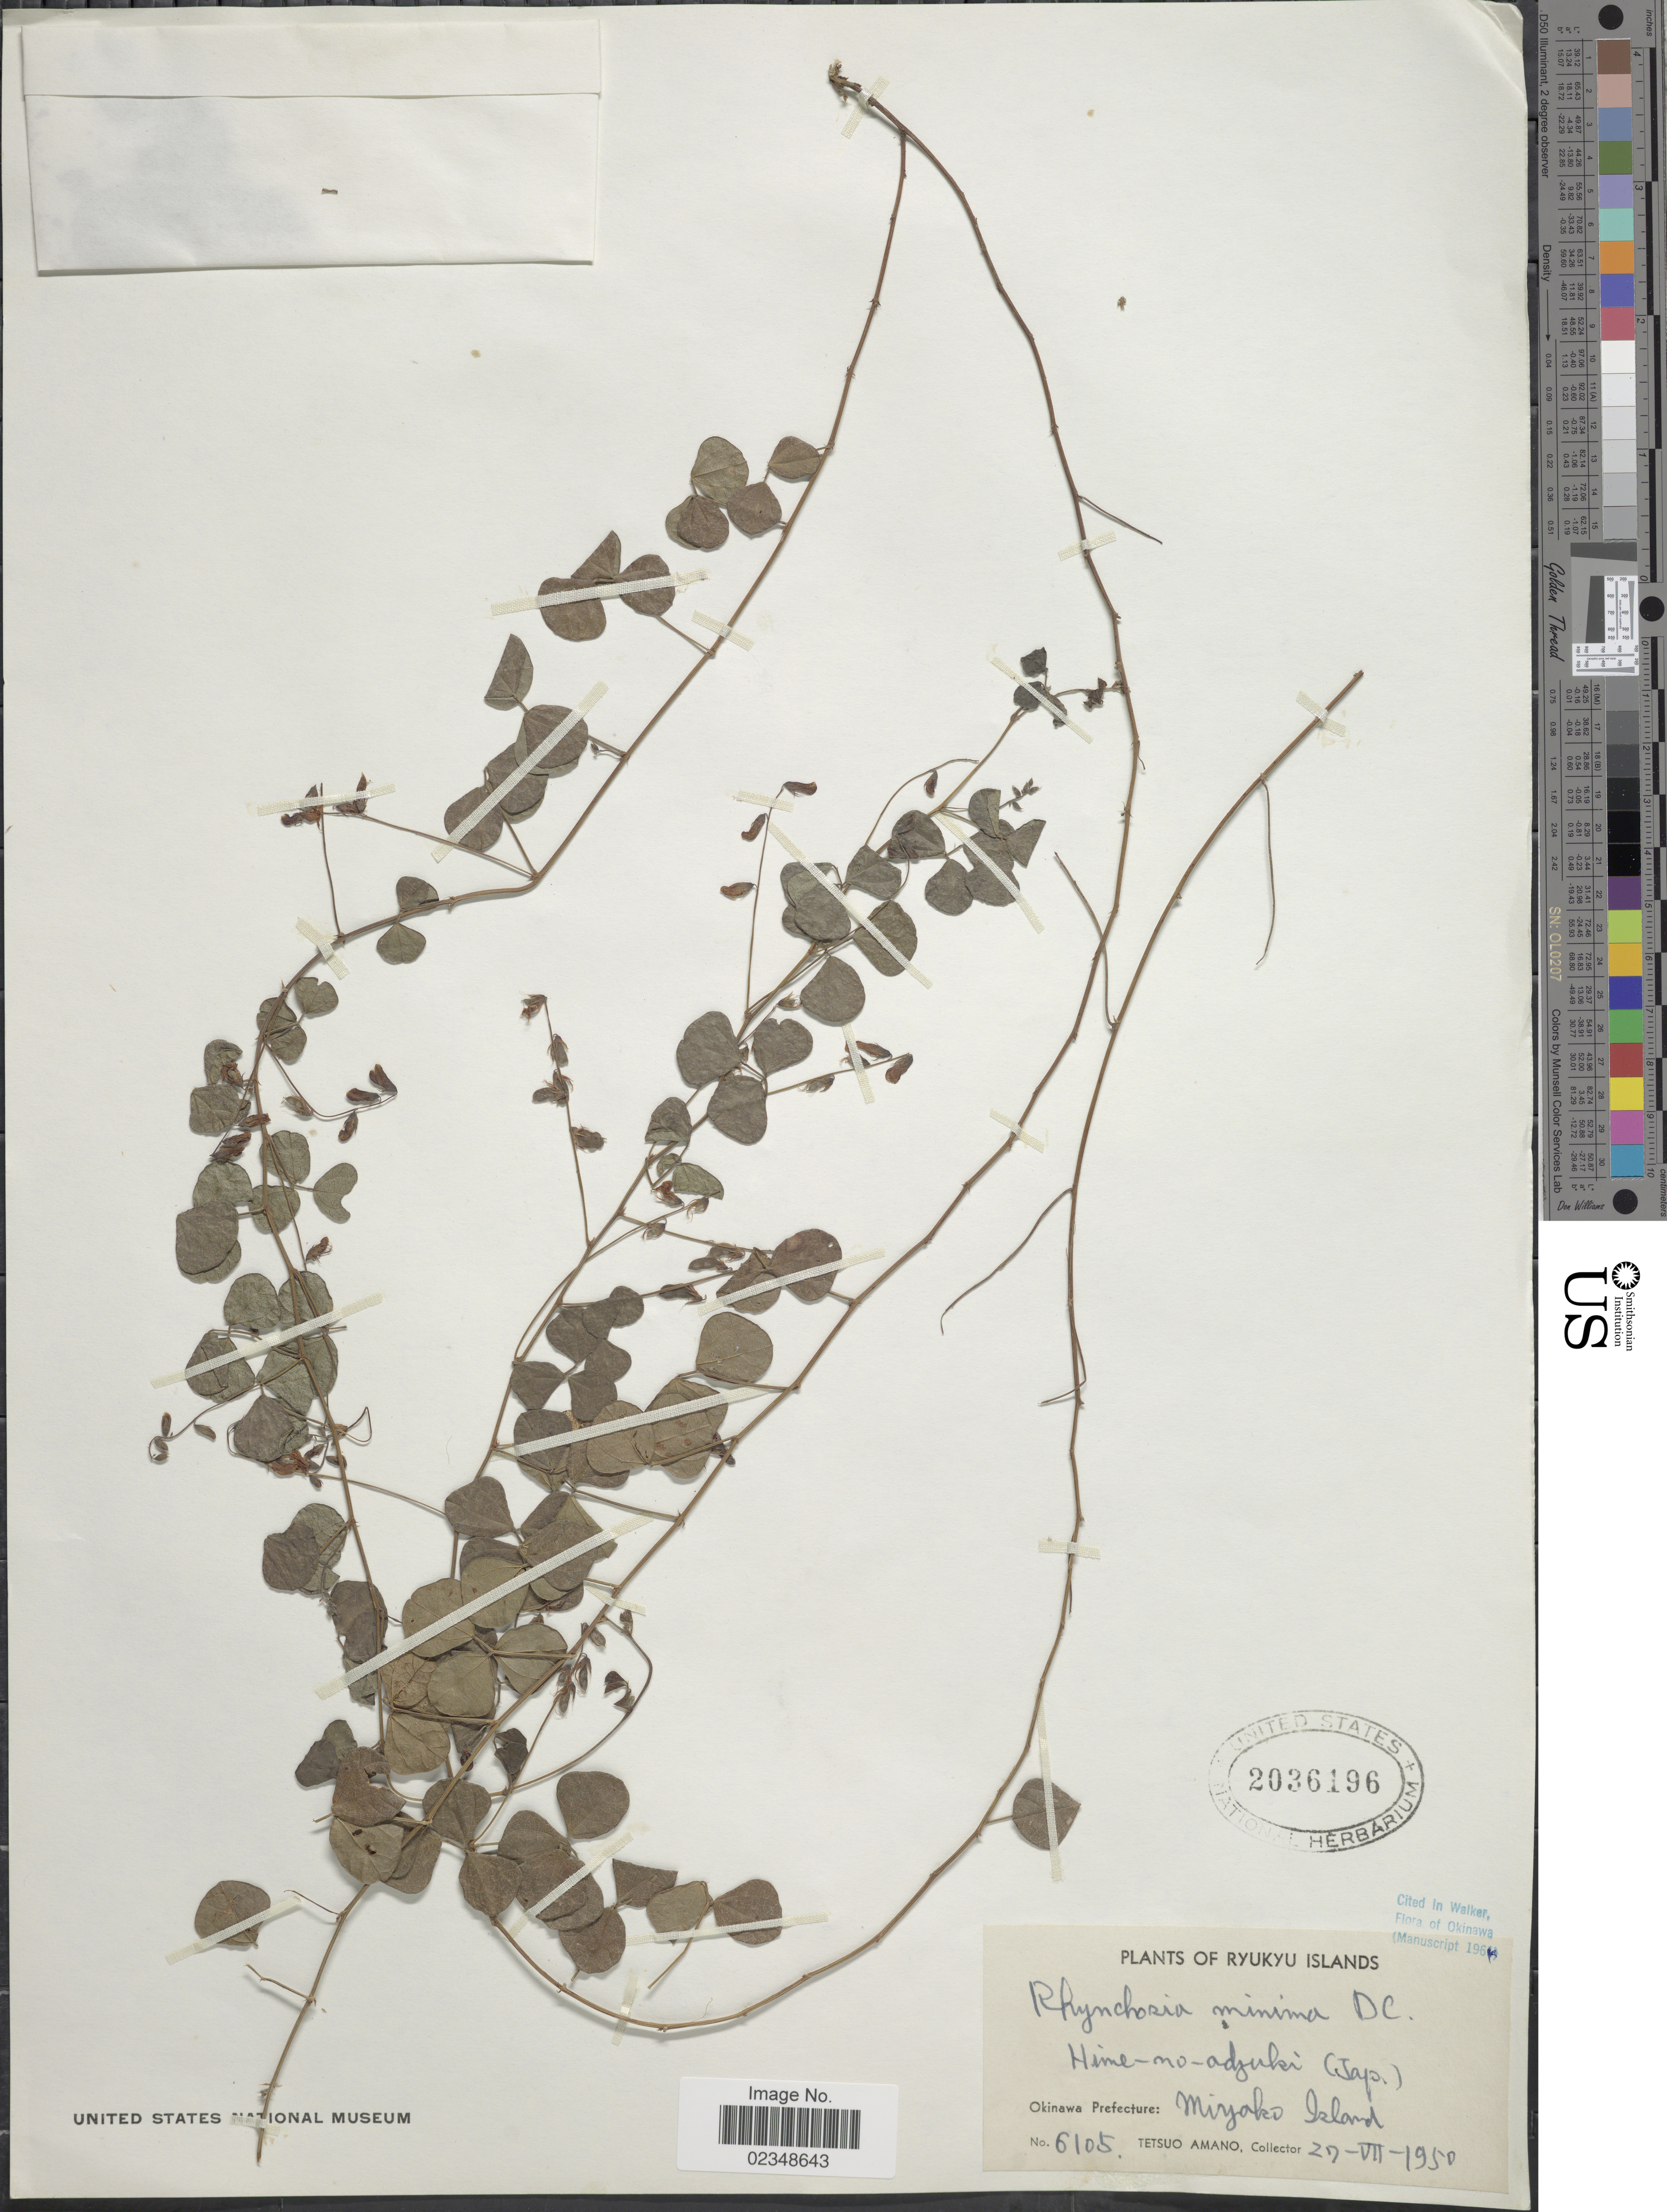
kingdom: Plantae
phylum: Tracheophyta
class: Magnoliopsida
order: Fabales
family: Fabaceae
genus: Rhynchosia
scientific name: Rhynchosia minima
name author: (L.) DC.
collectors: T. Amano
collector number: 6105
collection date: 1950-07-27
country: Japan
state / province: Okinawa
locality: Ryukyu Islands, Okinawa Prefecture: Miyoko Island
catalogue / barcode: US 2036196